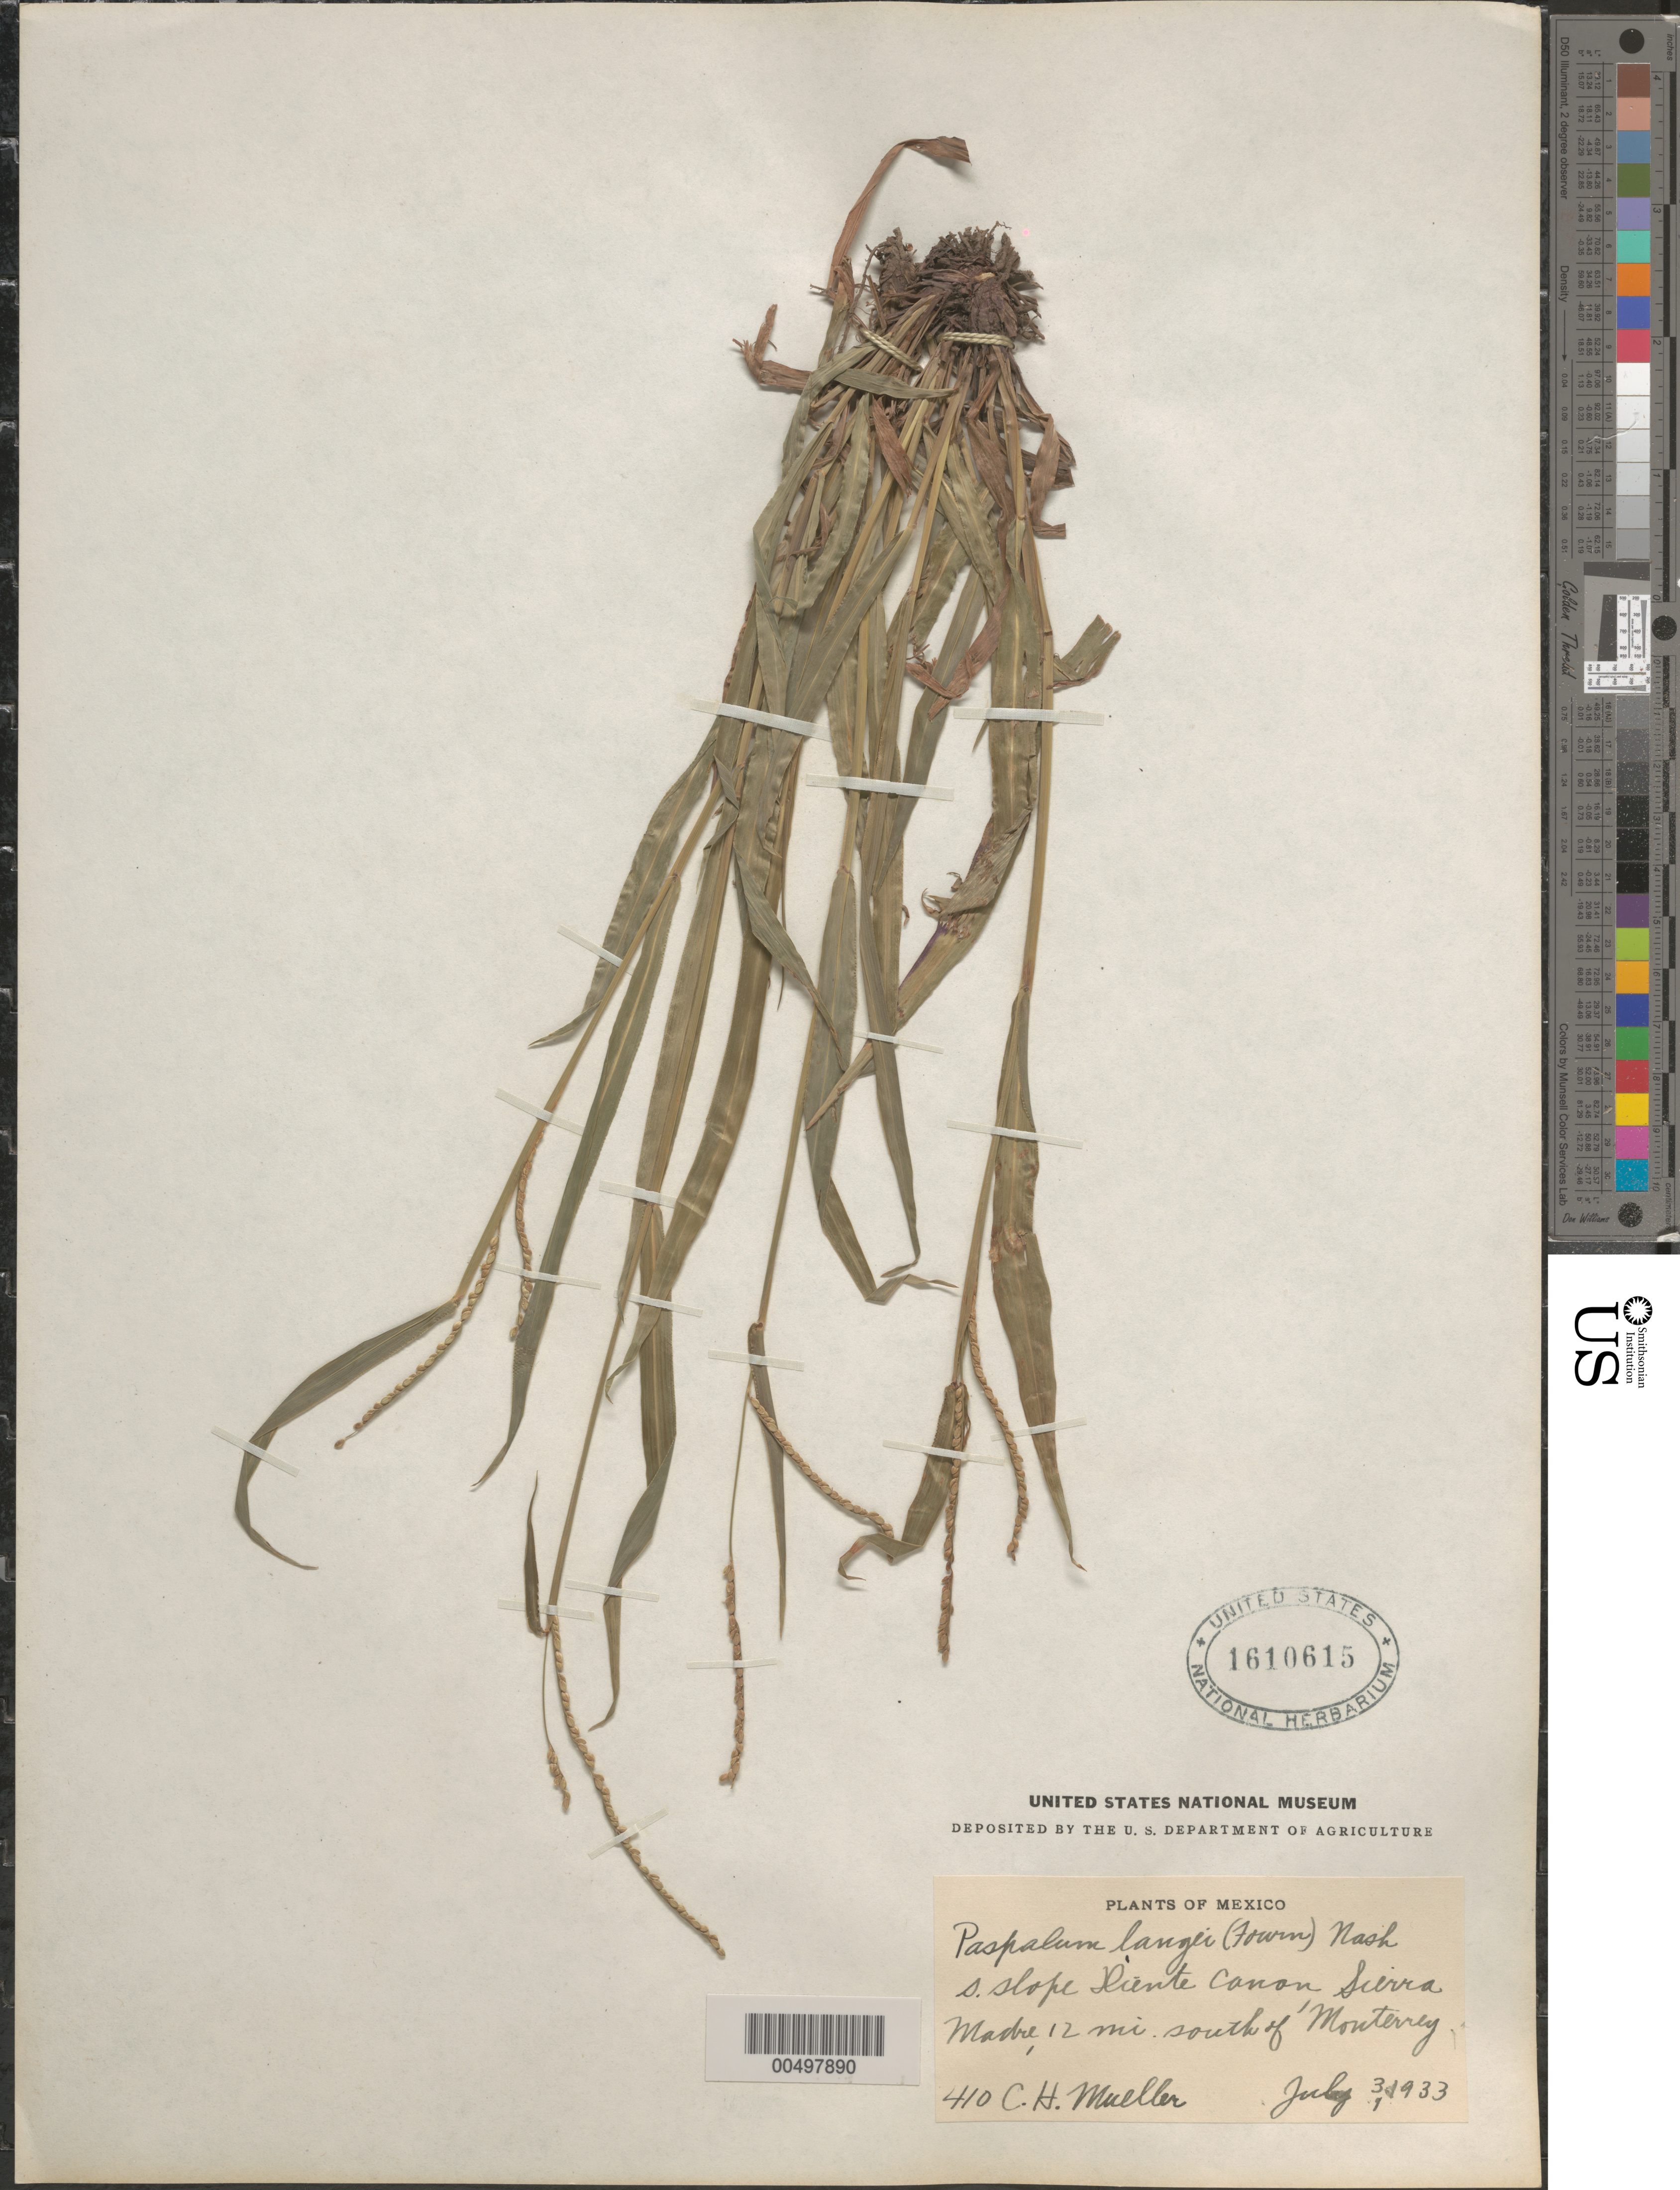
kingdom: Plantae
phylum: Tracheophyta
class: Liliopsida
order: Poales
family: Poaceae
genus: Paspalum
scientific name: Paspalum langei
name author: (E. Fourn.) Nash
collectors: C. H. Muller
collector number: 410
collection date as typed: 3 Jul 1933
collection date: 1933-07-03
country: Mexico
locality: S slope Diente Canon, Sierra Madre, 12 mi S of Monterrey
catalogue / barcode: US 1610615